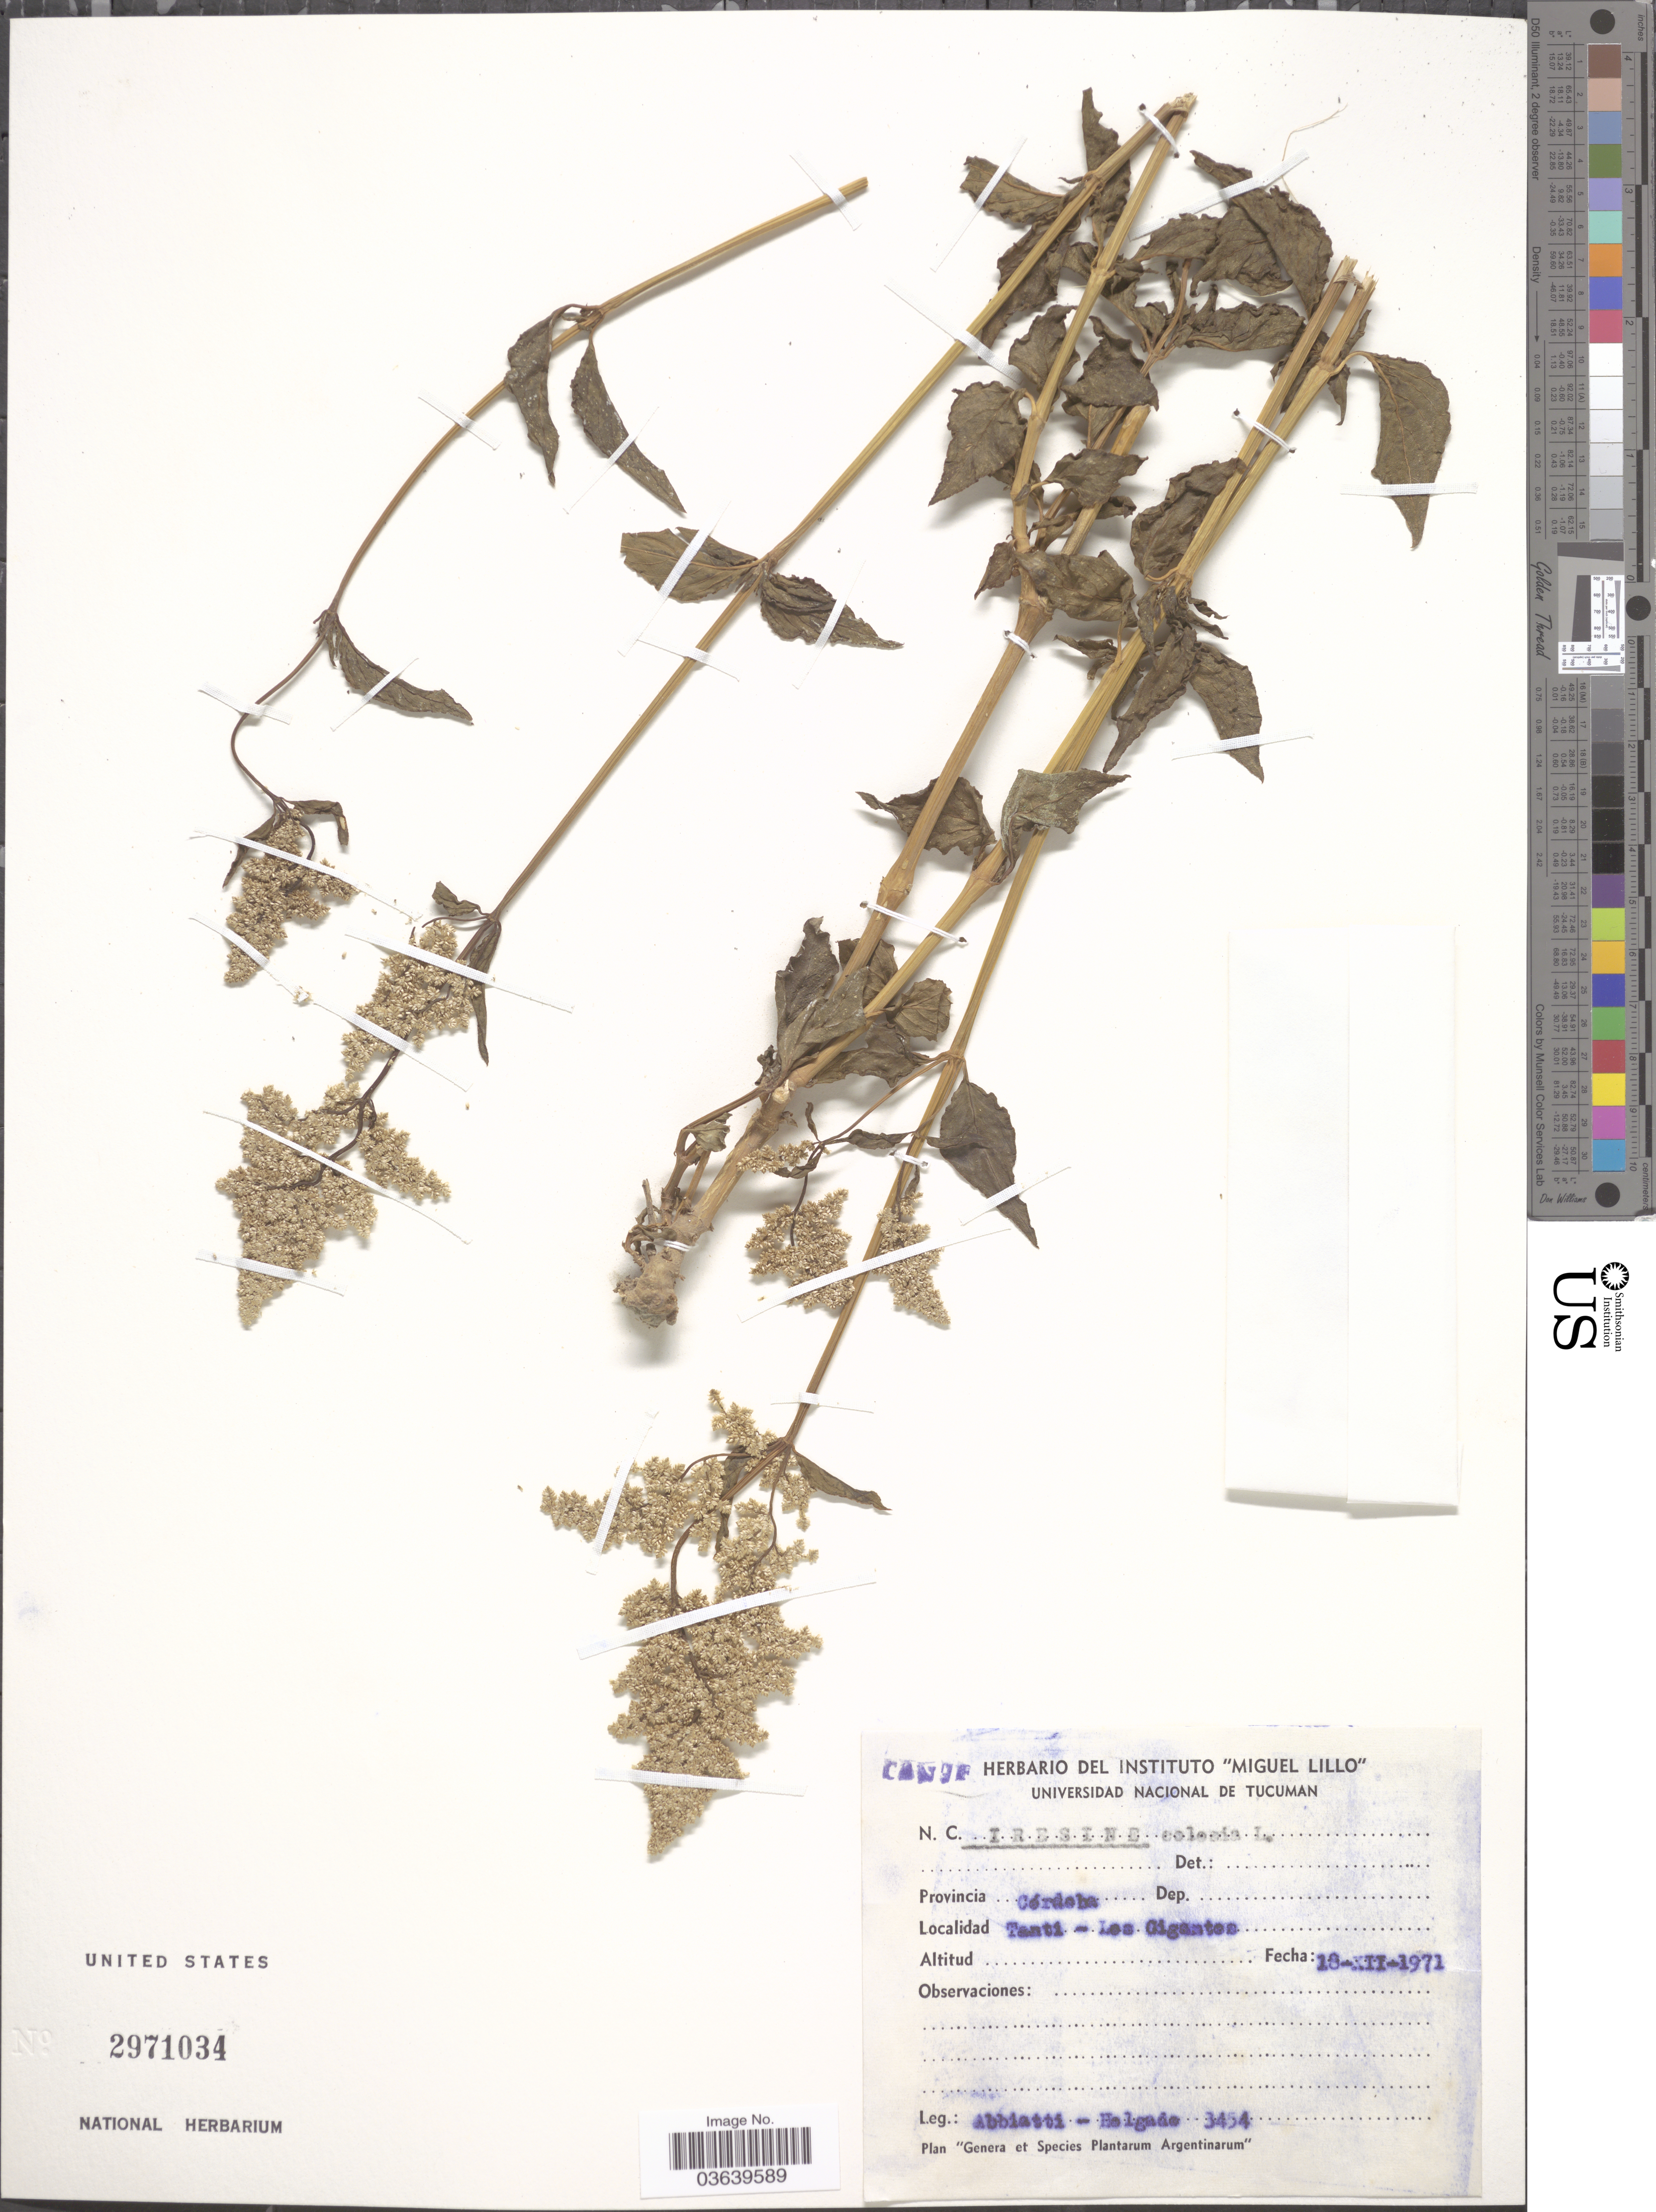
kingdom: Plantae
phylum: Tracheophyta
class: Magnoliopsida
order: Caryophyllales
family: Amaranthaceae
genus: Iresine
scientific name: Iresine diffusa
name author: Humb. & Bonpl. ex Willd.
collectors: Abbiatti-Helgado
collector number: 3454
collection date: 1971-12-18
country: Argentina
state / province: Cordoba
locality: Tanti - Les Gigantes.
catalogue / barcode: US 2971034